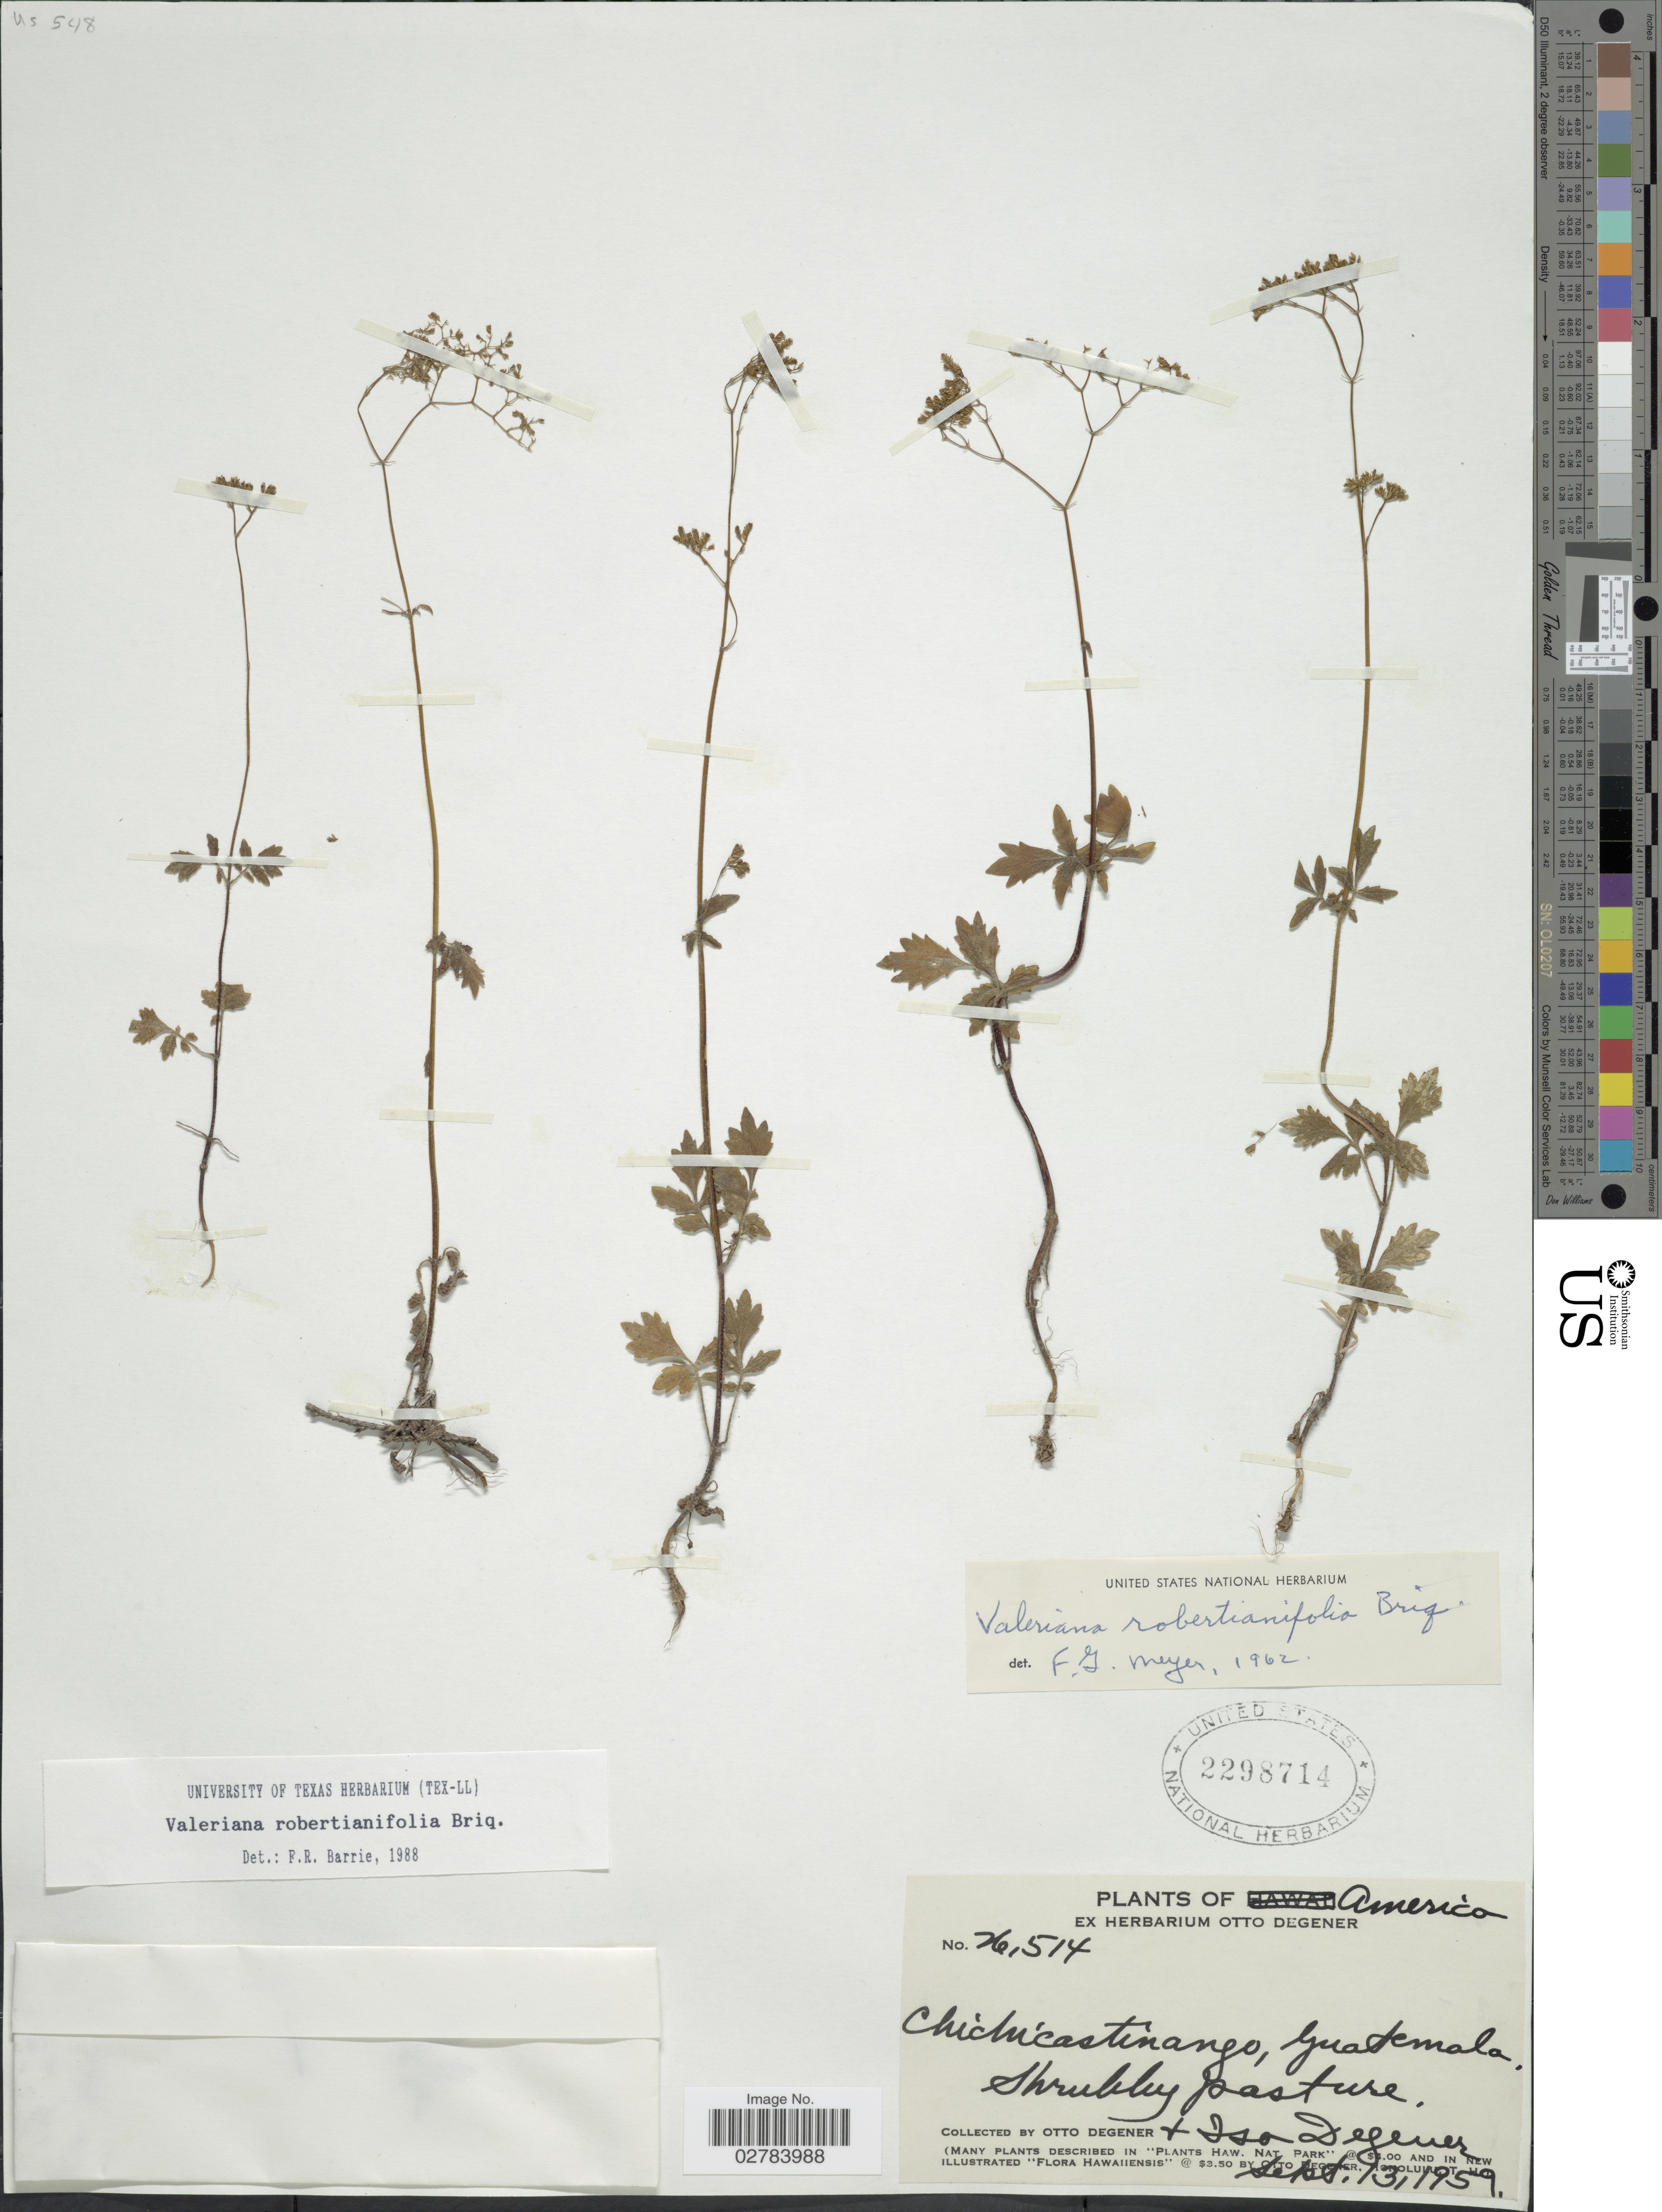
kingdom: Plantae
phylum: Tracheophyta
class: Magnoliopsida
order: Dipsacales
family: Caprifoliaceae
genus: Valeriana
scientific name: Valeriana robertianifolia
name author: Briq.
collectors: O. Degener & I. Degener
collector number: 26514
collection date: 1959-09-13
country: Guatemala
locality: Chichicastinango.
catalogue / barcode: US 2298714